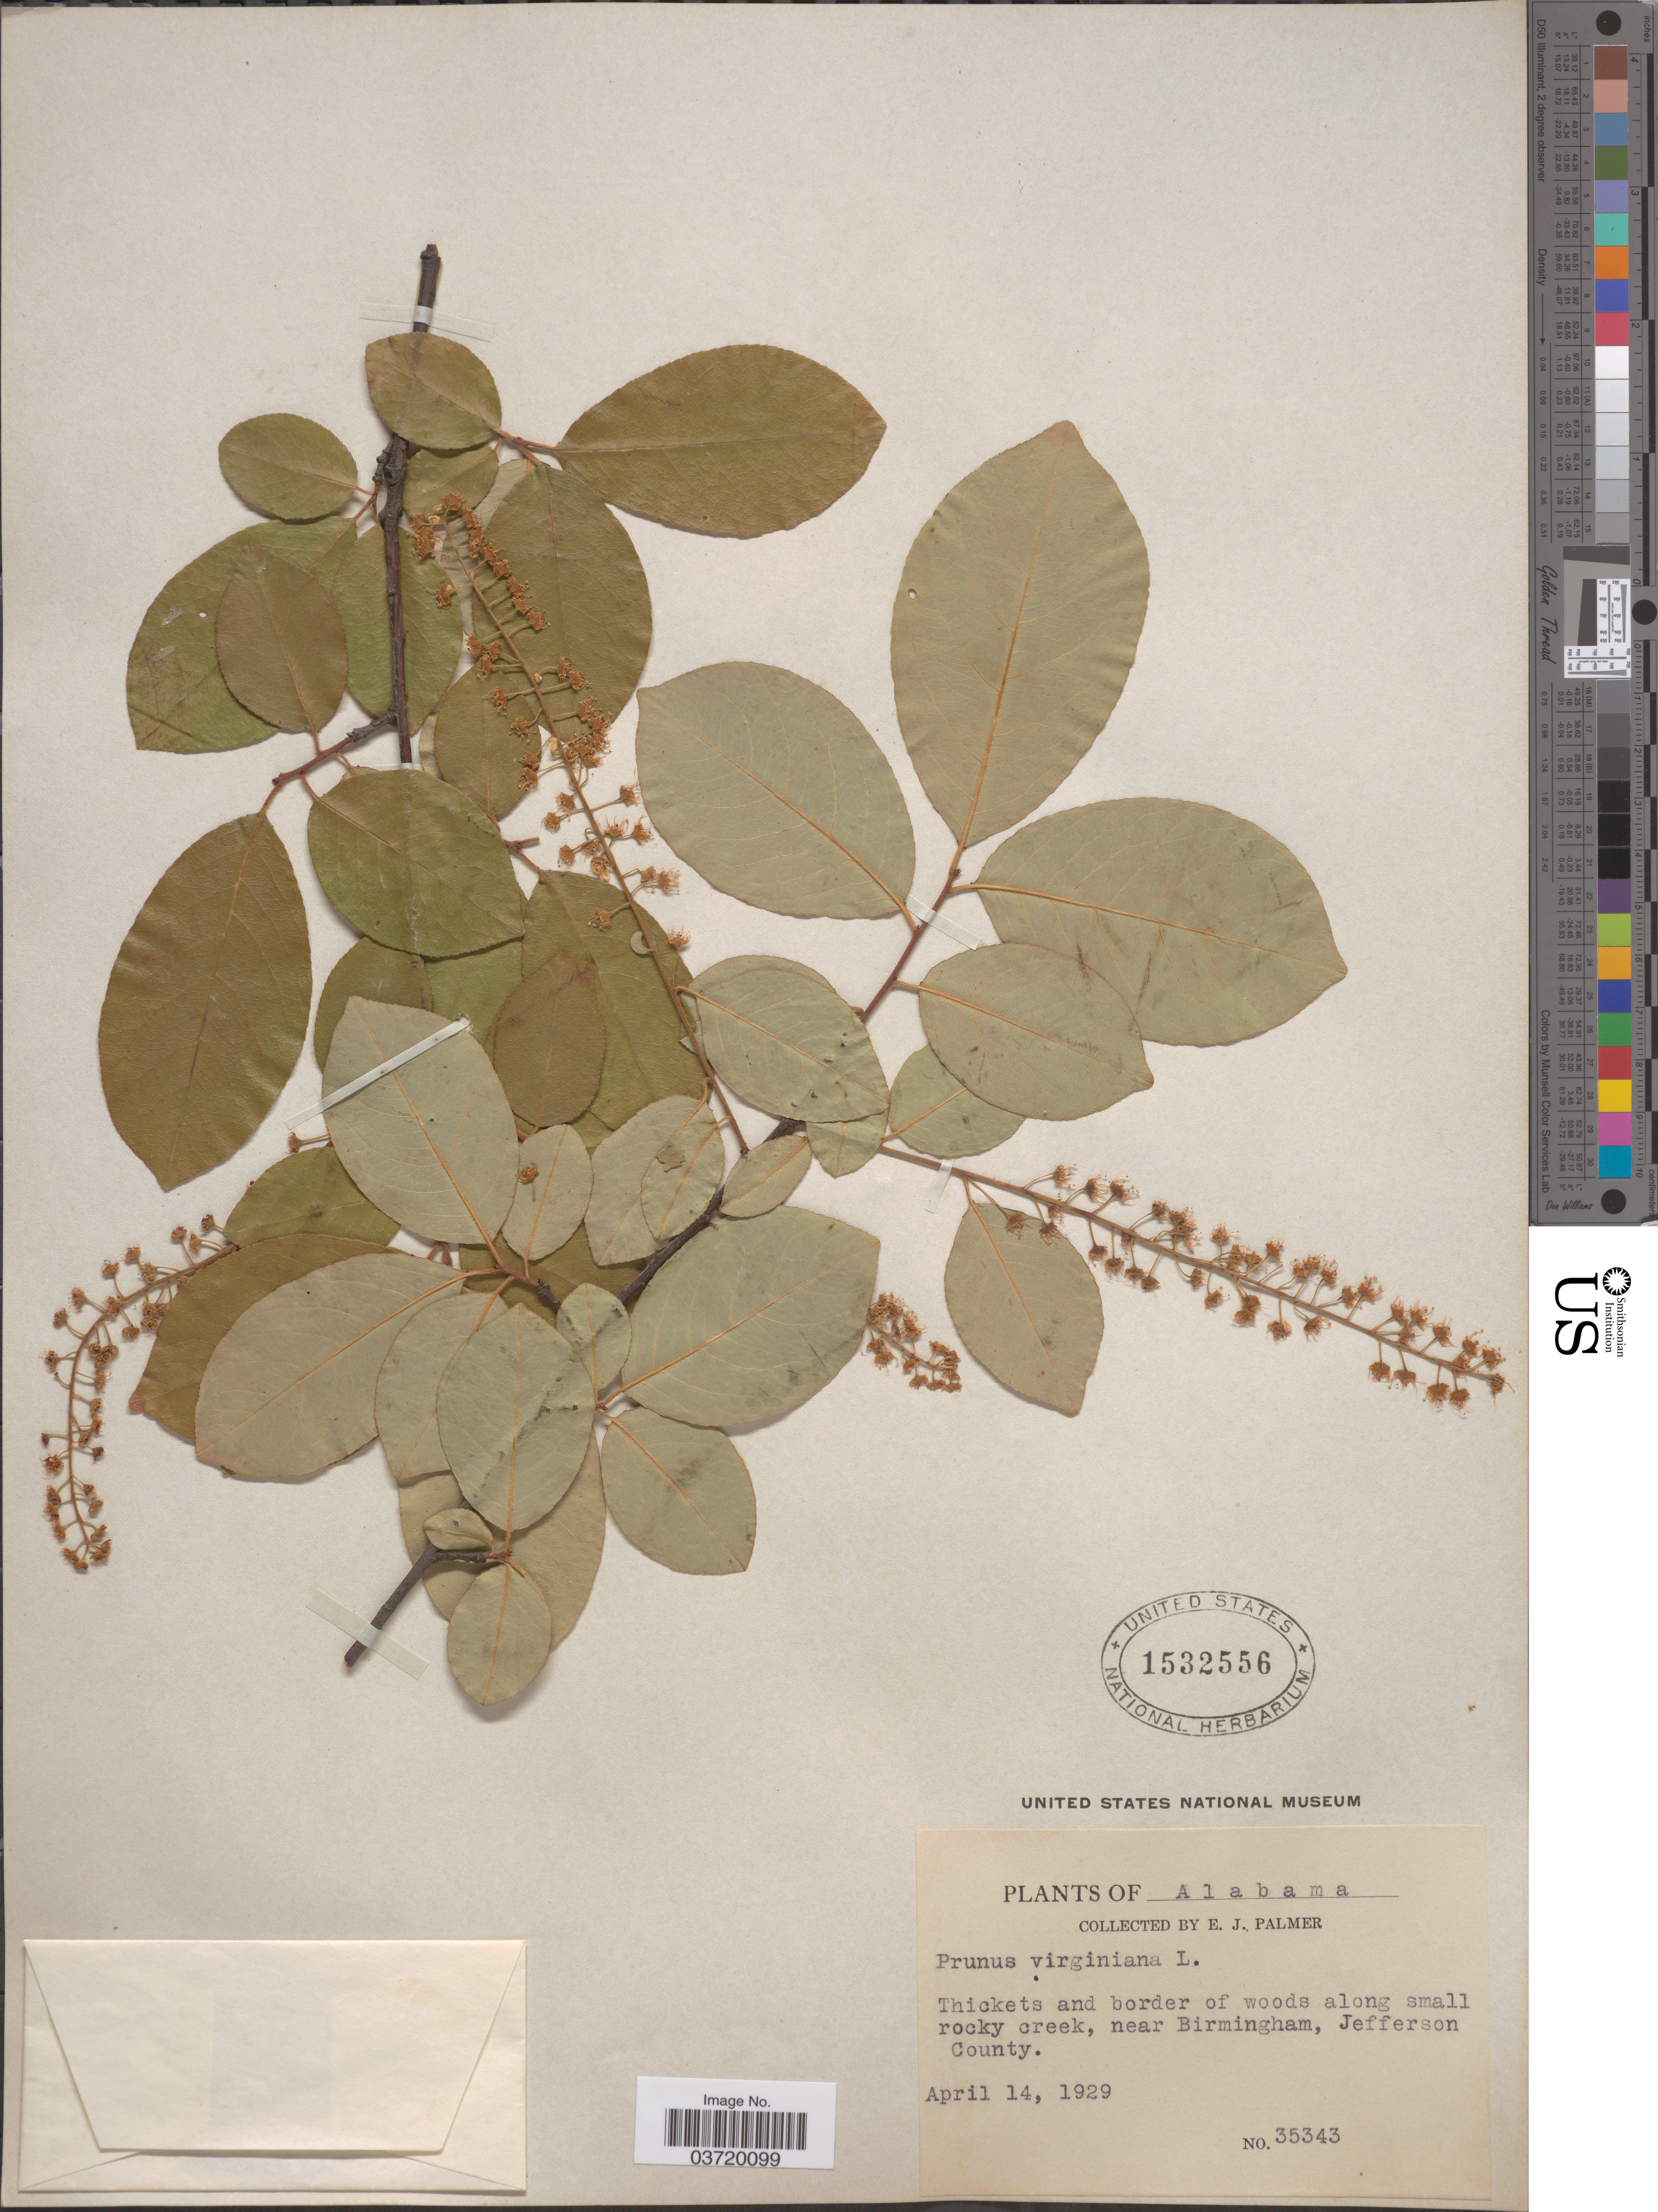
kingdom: Plantae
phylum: Tracheophyta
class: Magnoliopsida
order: Rosales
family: Rosaceae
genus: Prunus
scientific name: Prunus virginiana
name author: L.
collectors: E. J. Palmer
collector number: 35343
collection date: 1929-04-14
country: United States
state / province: Alabama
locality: Thickets and border of woods along small rocky creek, near Birmingham, Jefferson County.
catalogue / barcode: US 1532556